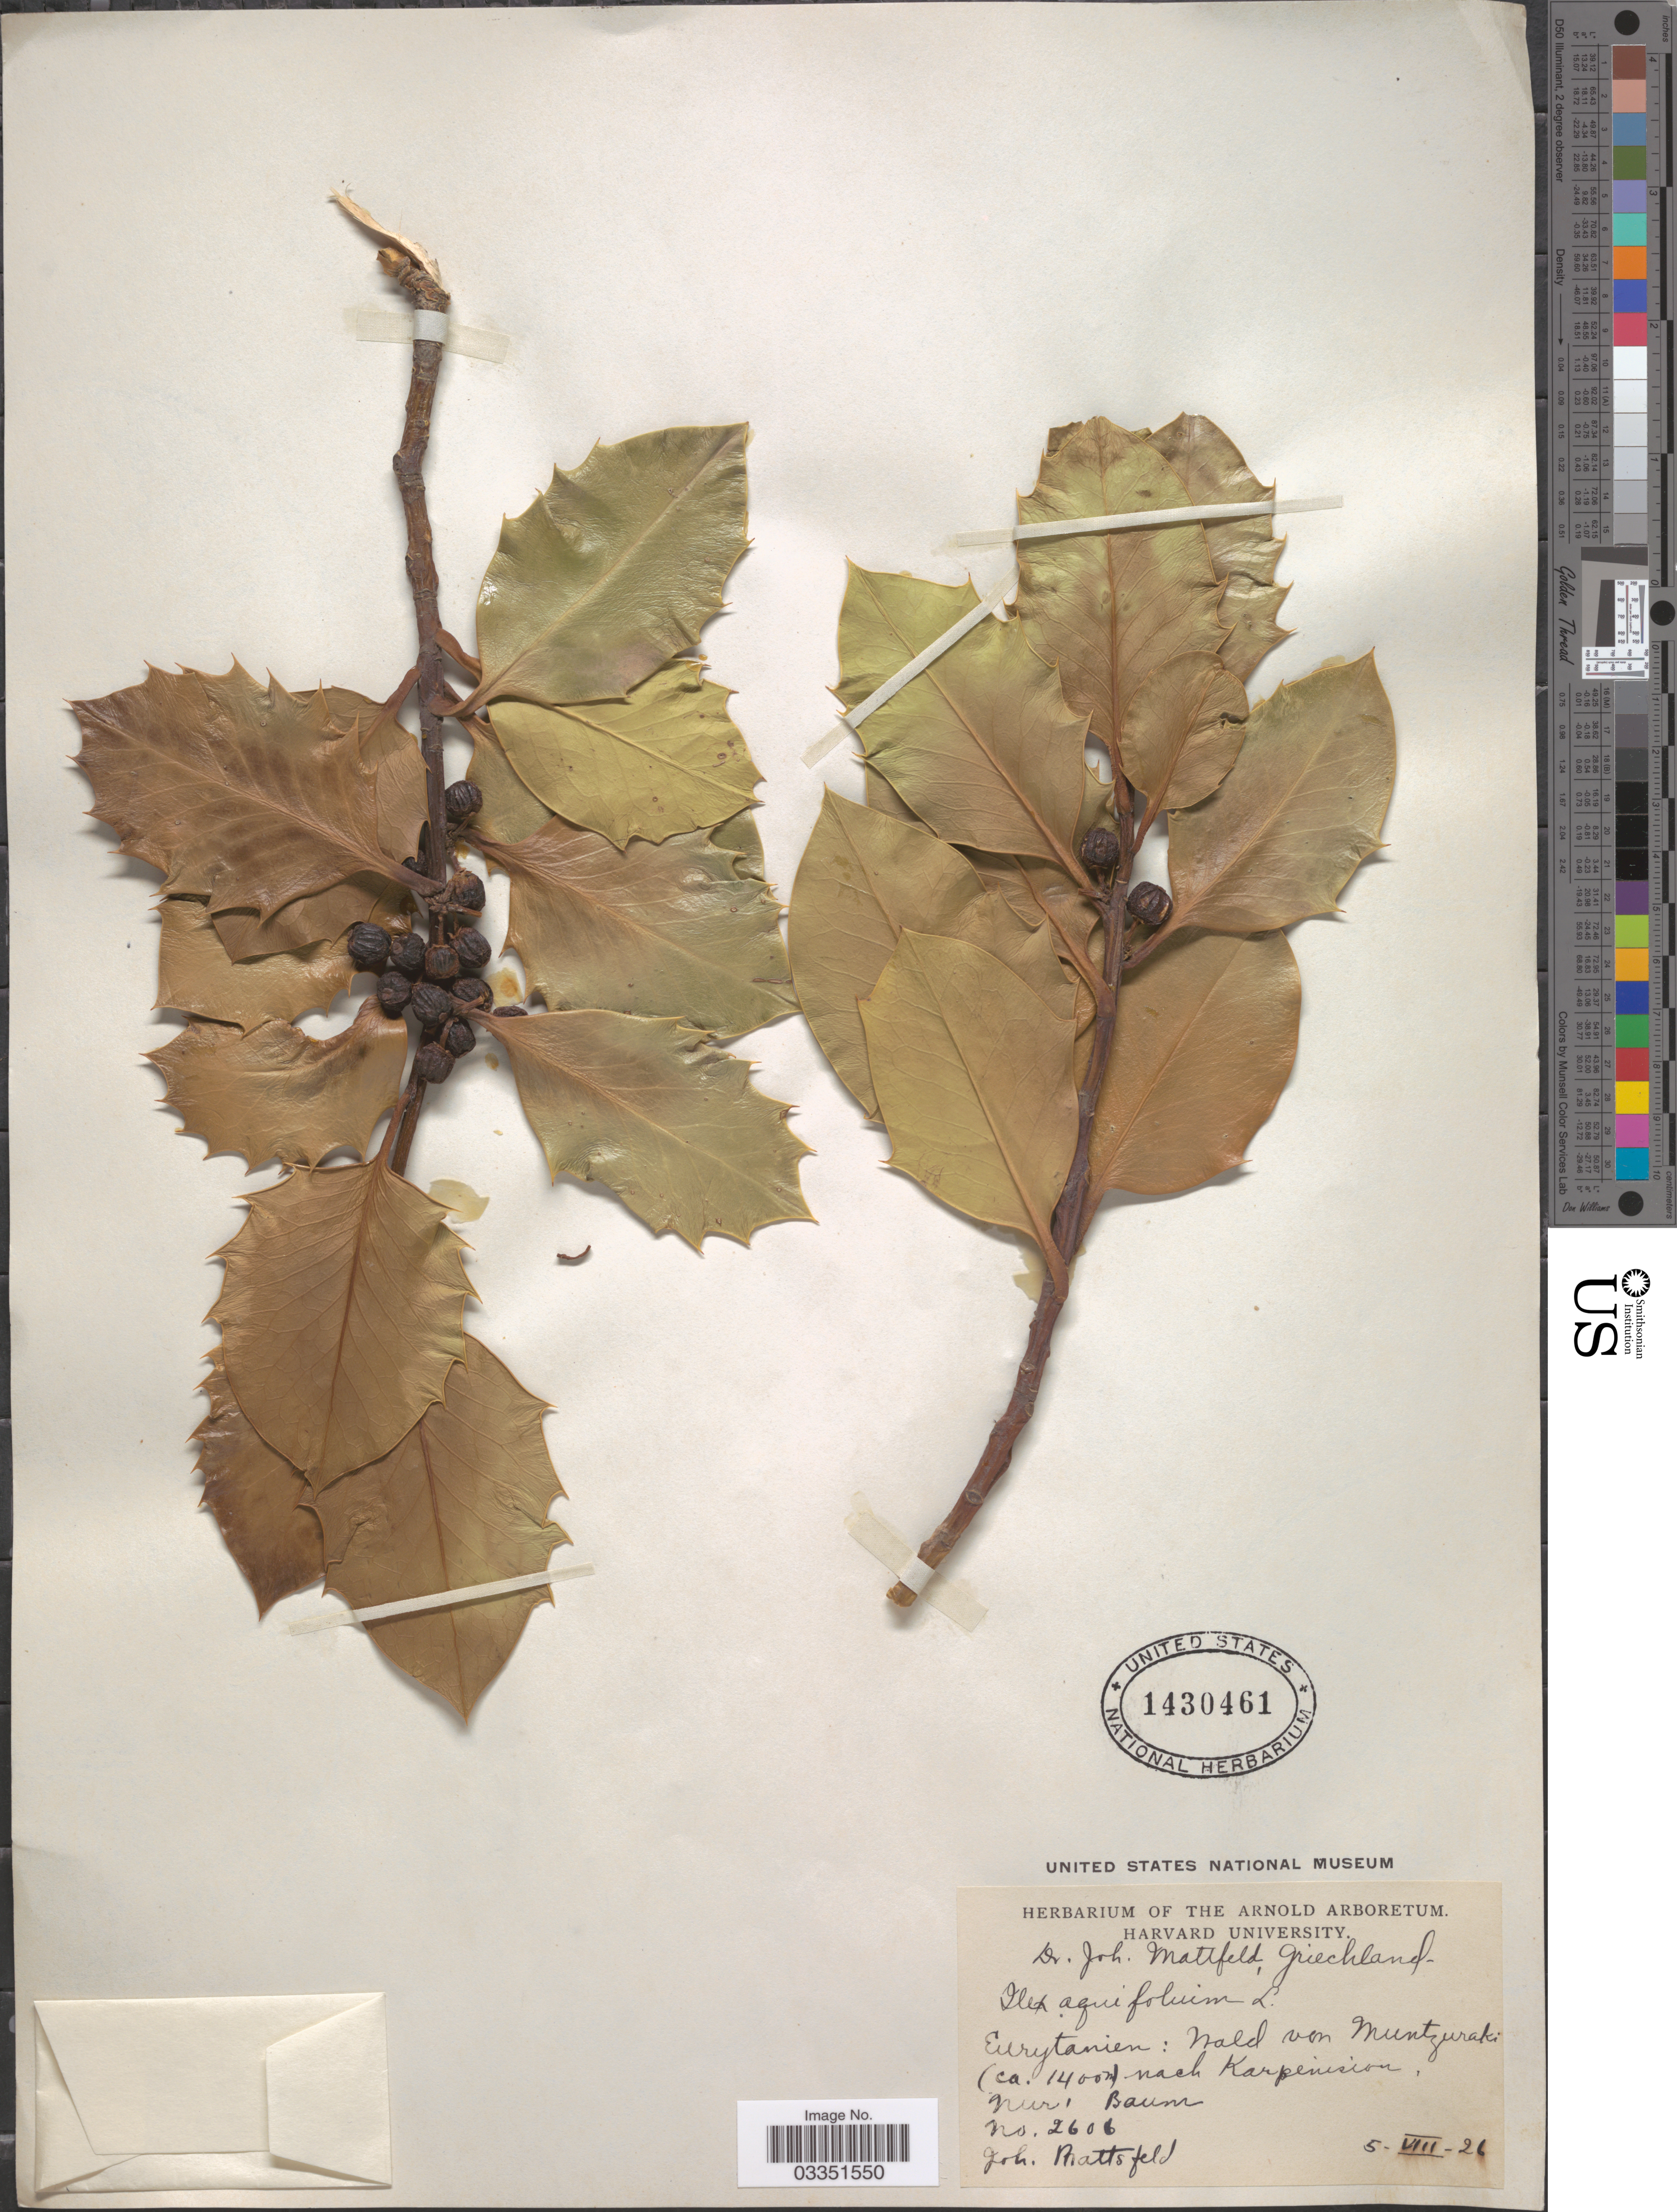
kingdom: Plantae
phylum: Tracheophyta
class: Magnoliopsida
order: Aquifoliales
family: Aquifoliaceae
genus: Ilex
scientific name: Ilex aquifolium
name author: L.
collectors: J. Mattsfeld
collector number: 2606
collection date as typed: Transcribed d/m/y: 5/8/26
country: Greece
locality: Eurytanien: Wald von Muntzuraki, nach Karpenision.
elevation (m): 1400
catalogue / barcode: US 1430461